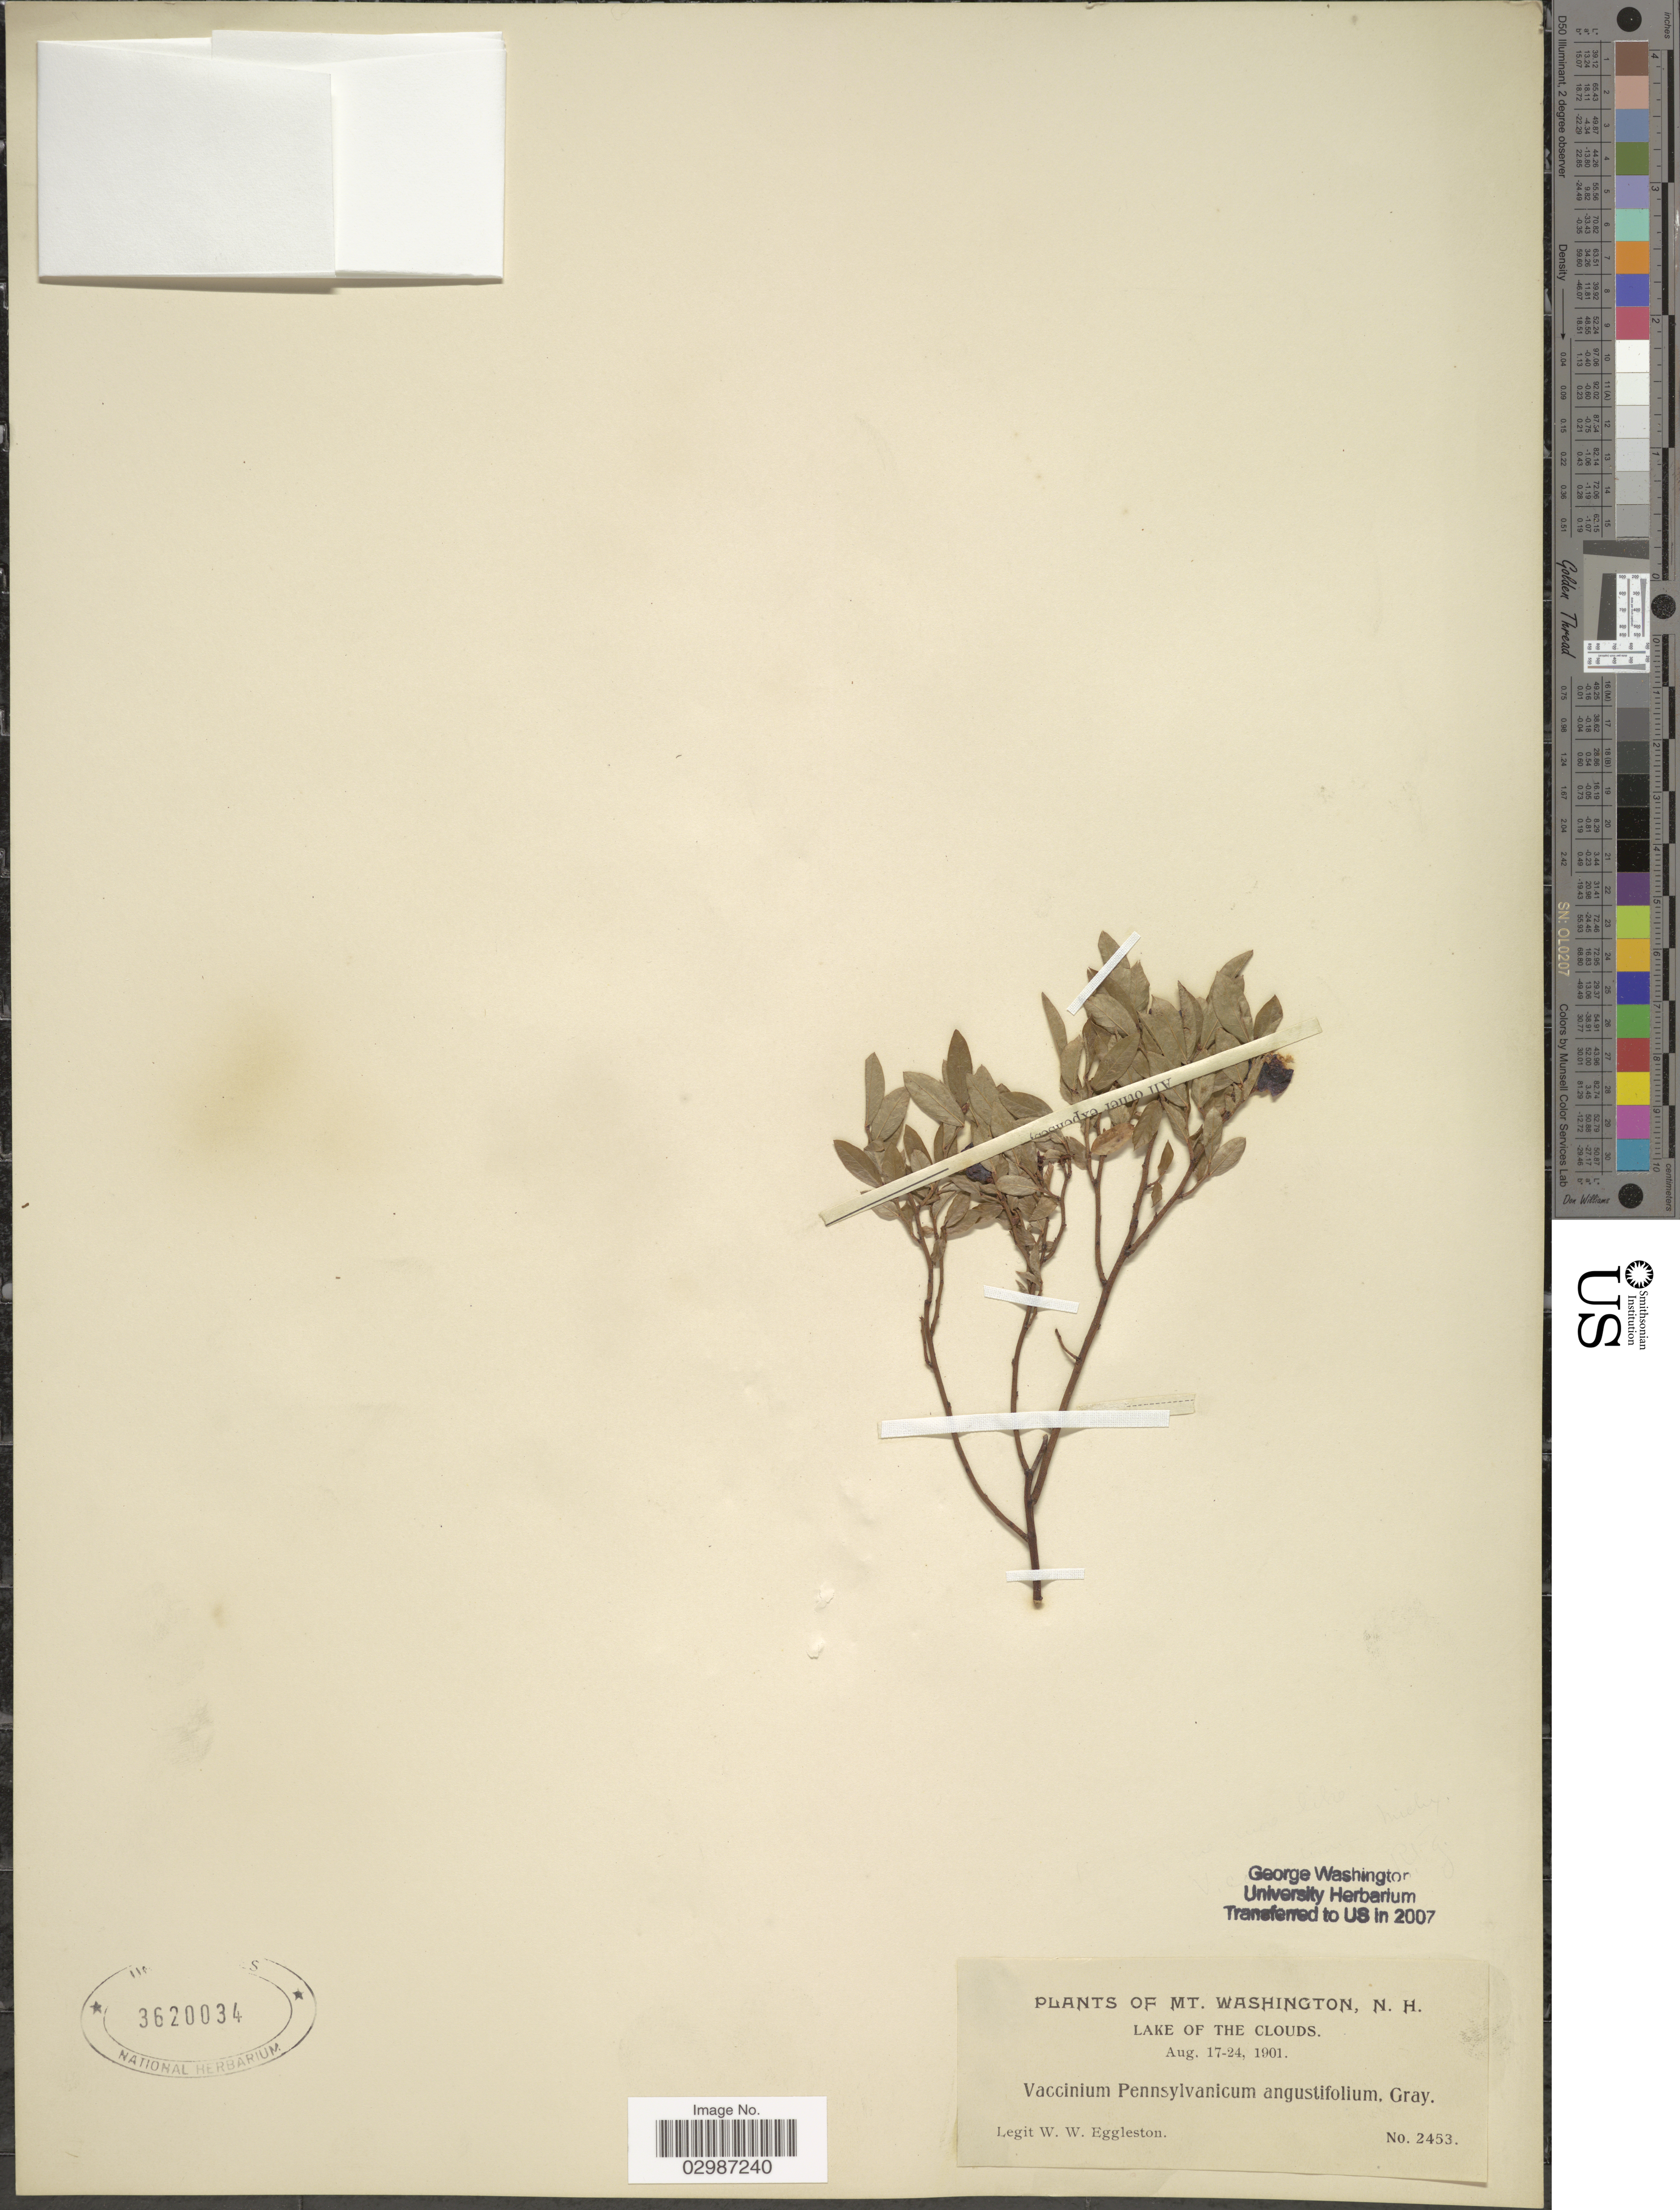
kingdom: Plantae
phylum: Tracheophyta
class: Magnoliopsida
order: Ericales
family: Ericaceae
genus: Vaccinium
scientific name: Vaccinium angustifolium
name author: Aiton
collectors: W. W. Eggleston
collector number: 2453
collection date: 1901-08-17/1901-08-24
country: United States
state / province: New Hampshire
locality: Mt. Washington, Lake of the Clouds.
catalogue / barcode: US 3620034